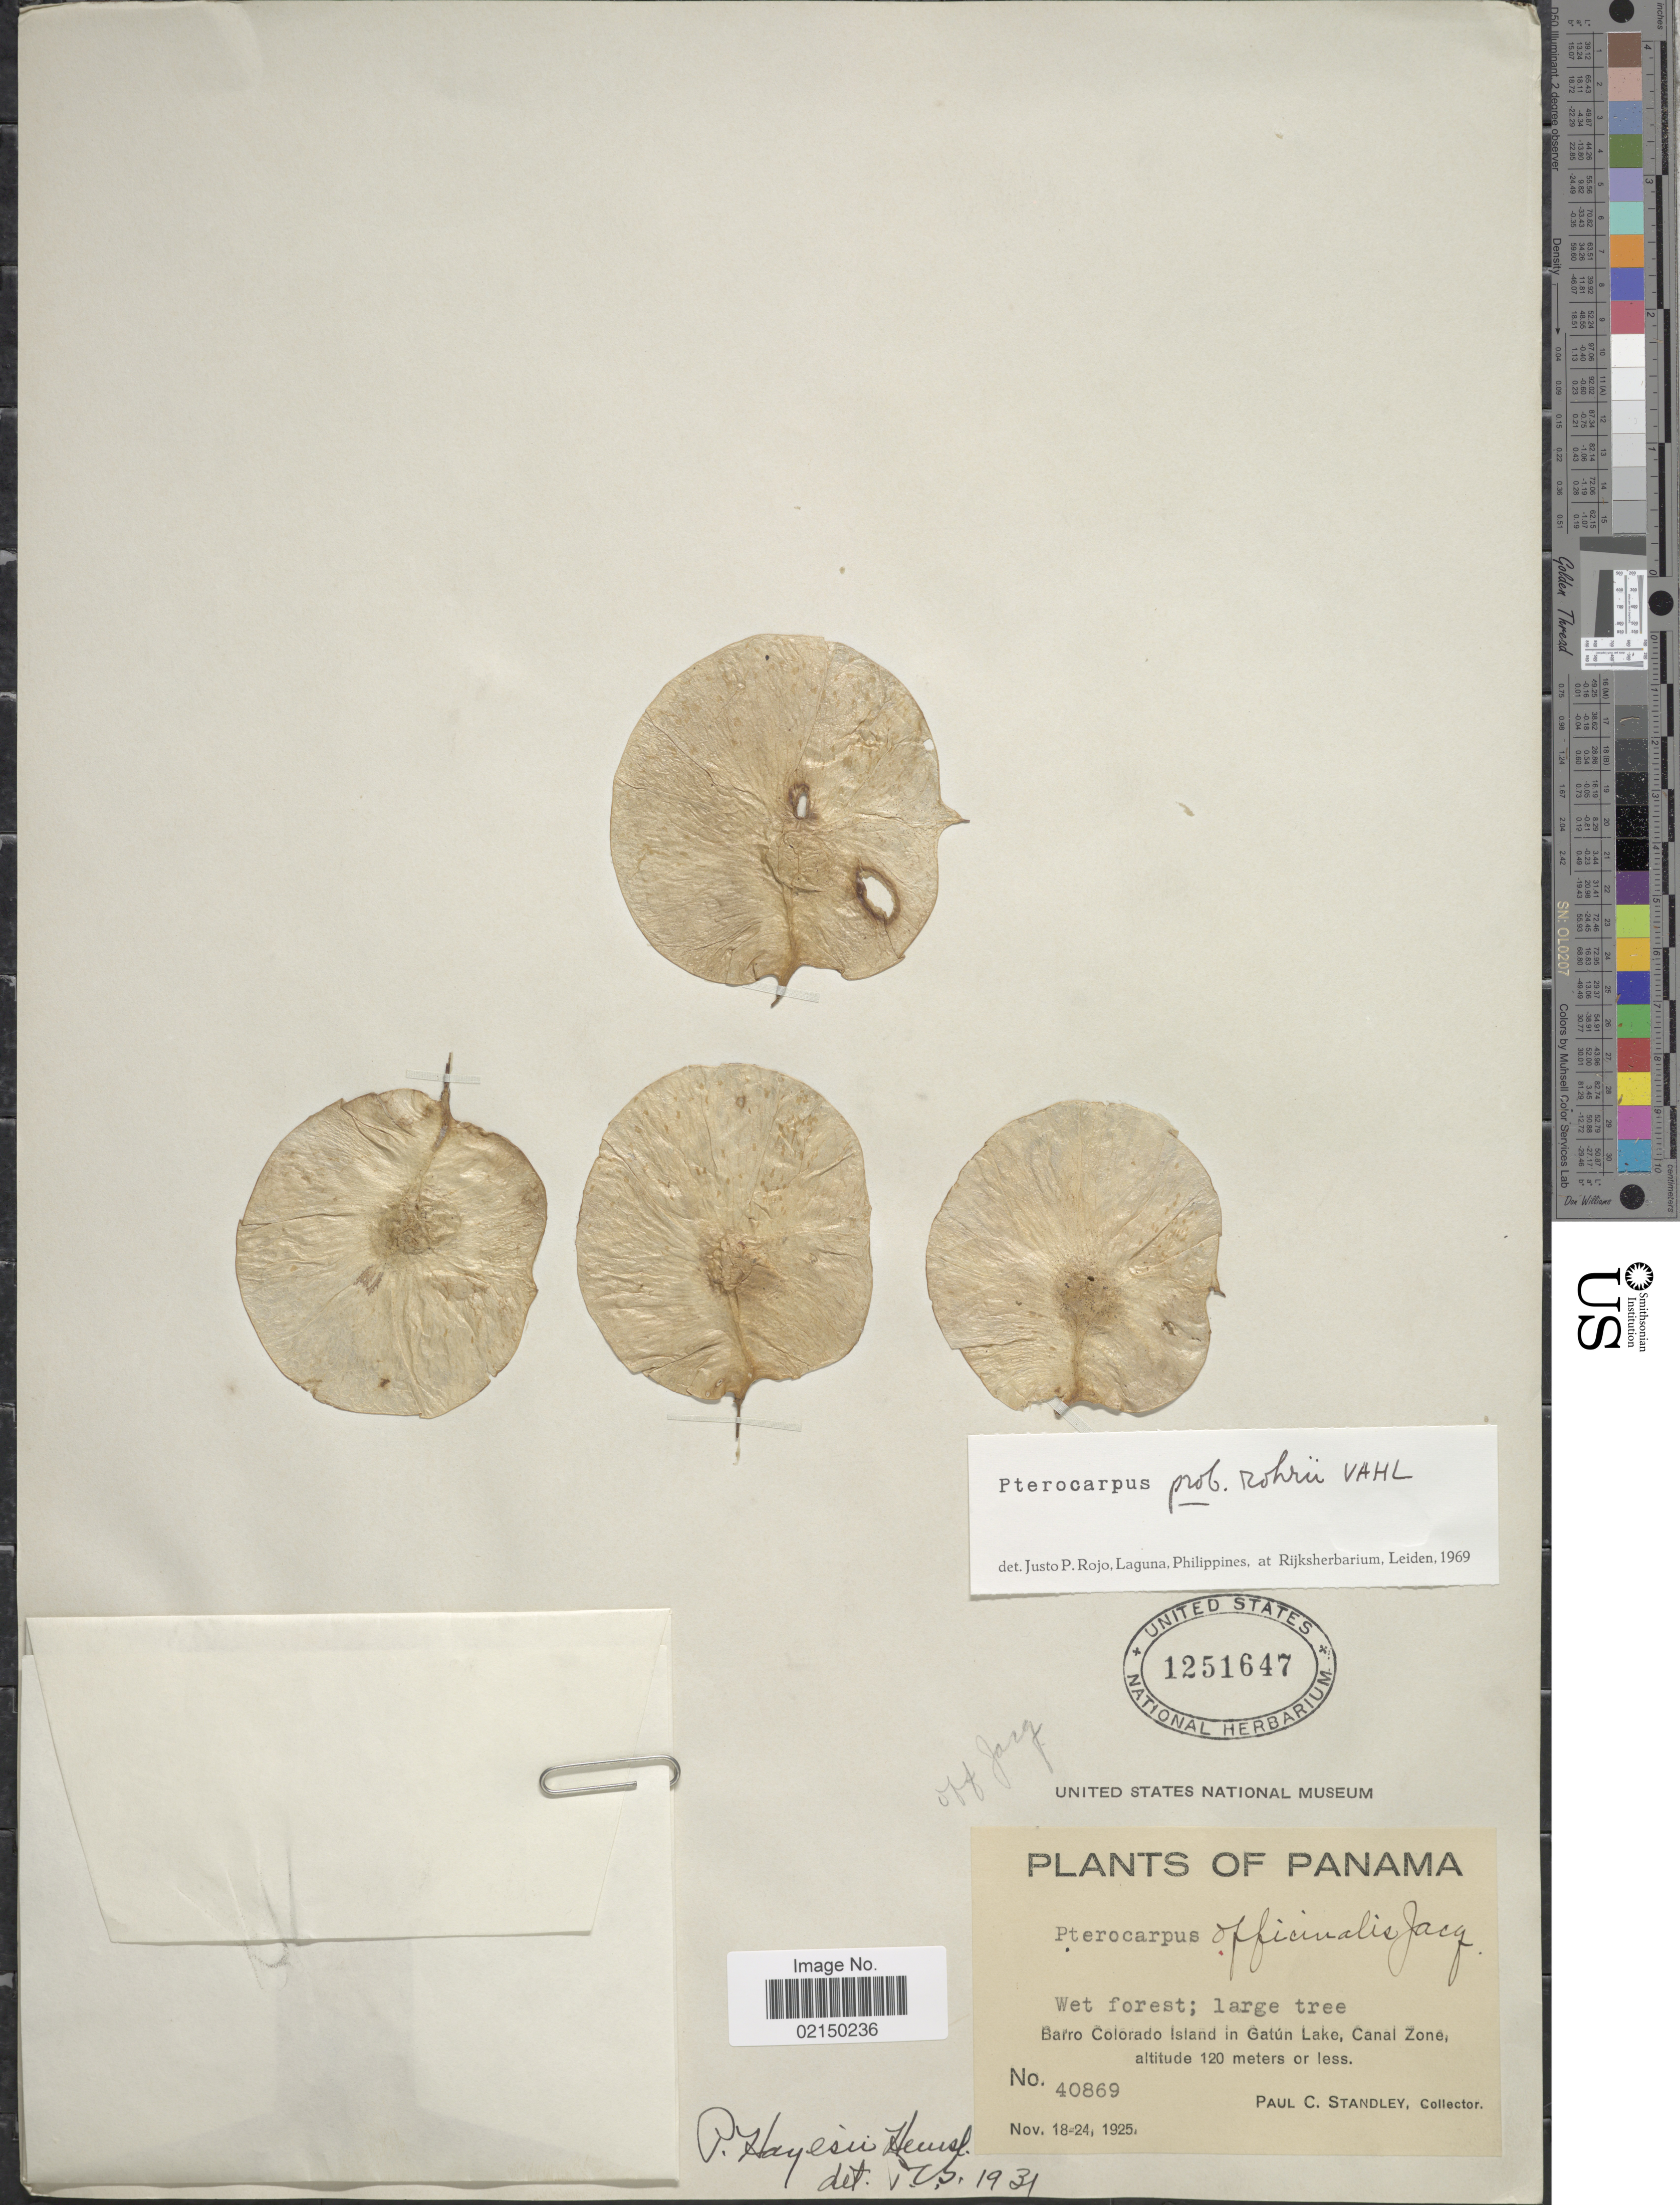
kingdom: Plantae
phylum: Tracheophyta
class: Magnoliopsida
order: Fabales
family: Fabaceae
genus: Pterocarpus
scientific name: Pterocarpus floribundus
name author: Pittier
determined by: Klitgaard, B. B.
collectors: P. C. Standley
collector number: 40869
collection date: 1925-11-18/1925-11-24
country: Panama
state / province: Panamá Oeste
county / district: Canal Zone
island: Barro Colorado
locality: Barro Colorado Island in Gatun Lake, Canal Zone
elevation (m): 120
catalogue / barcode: US 1251647